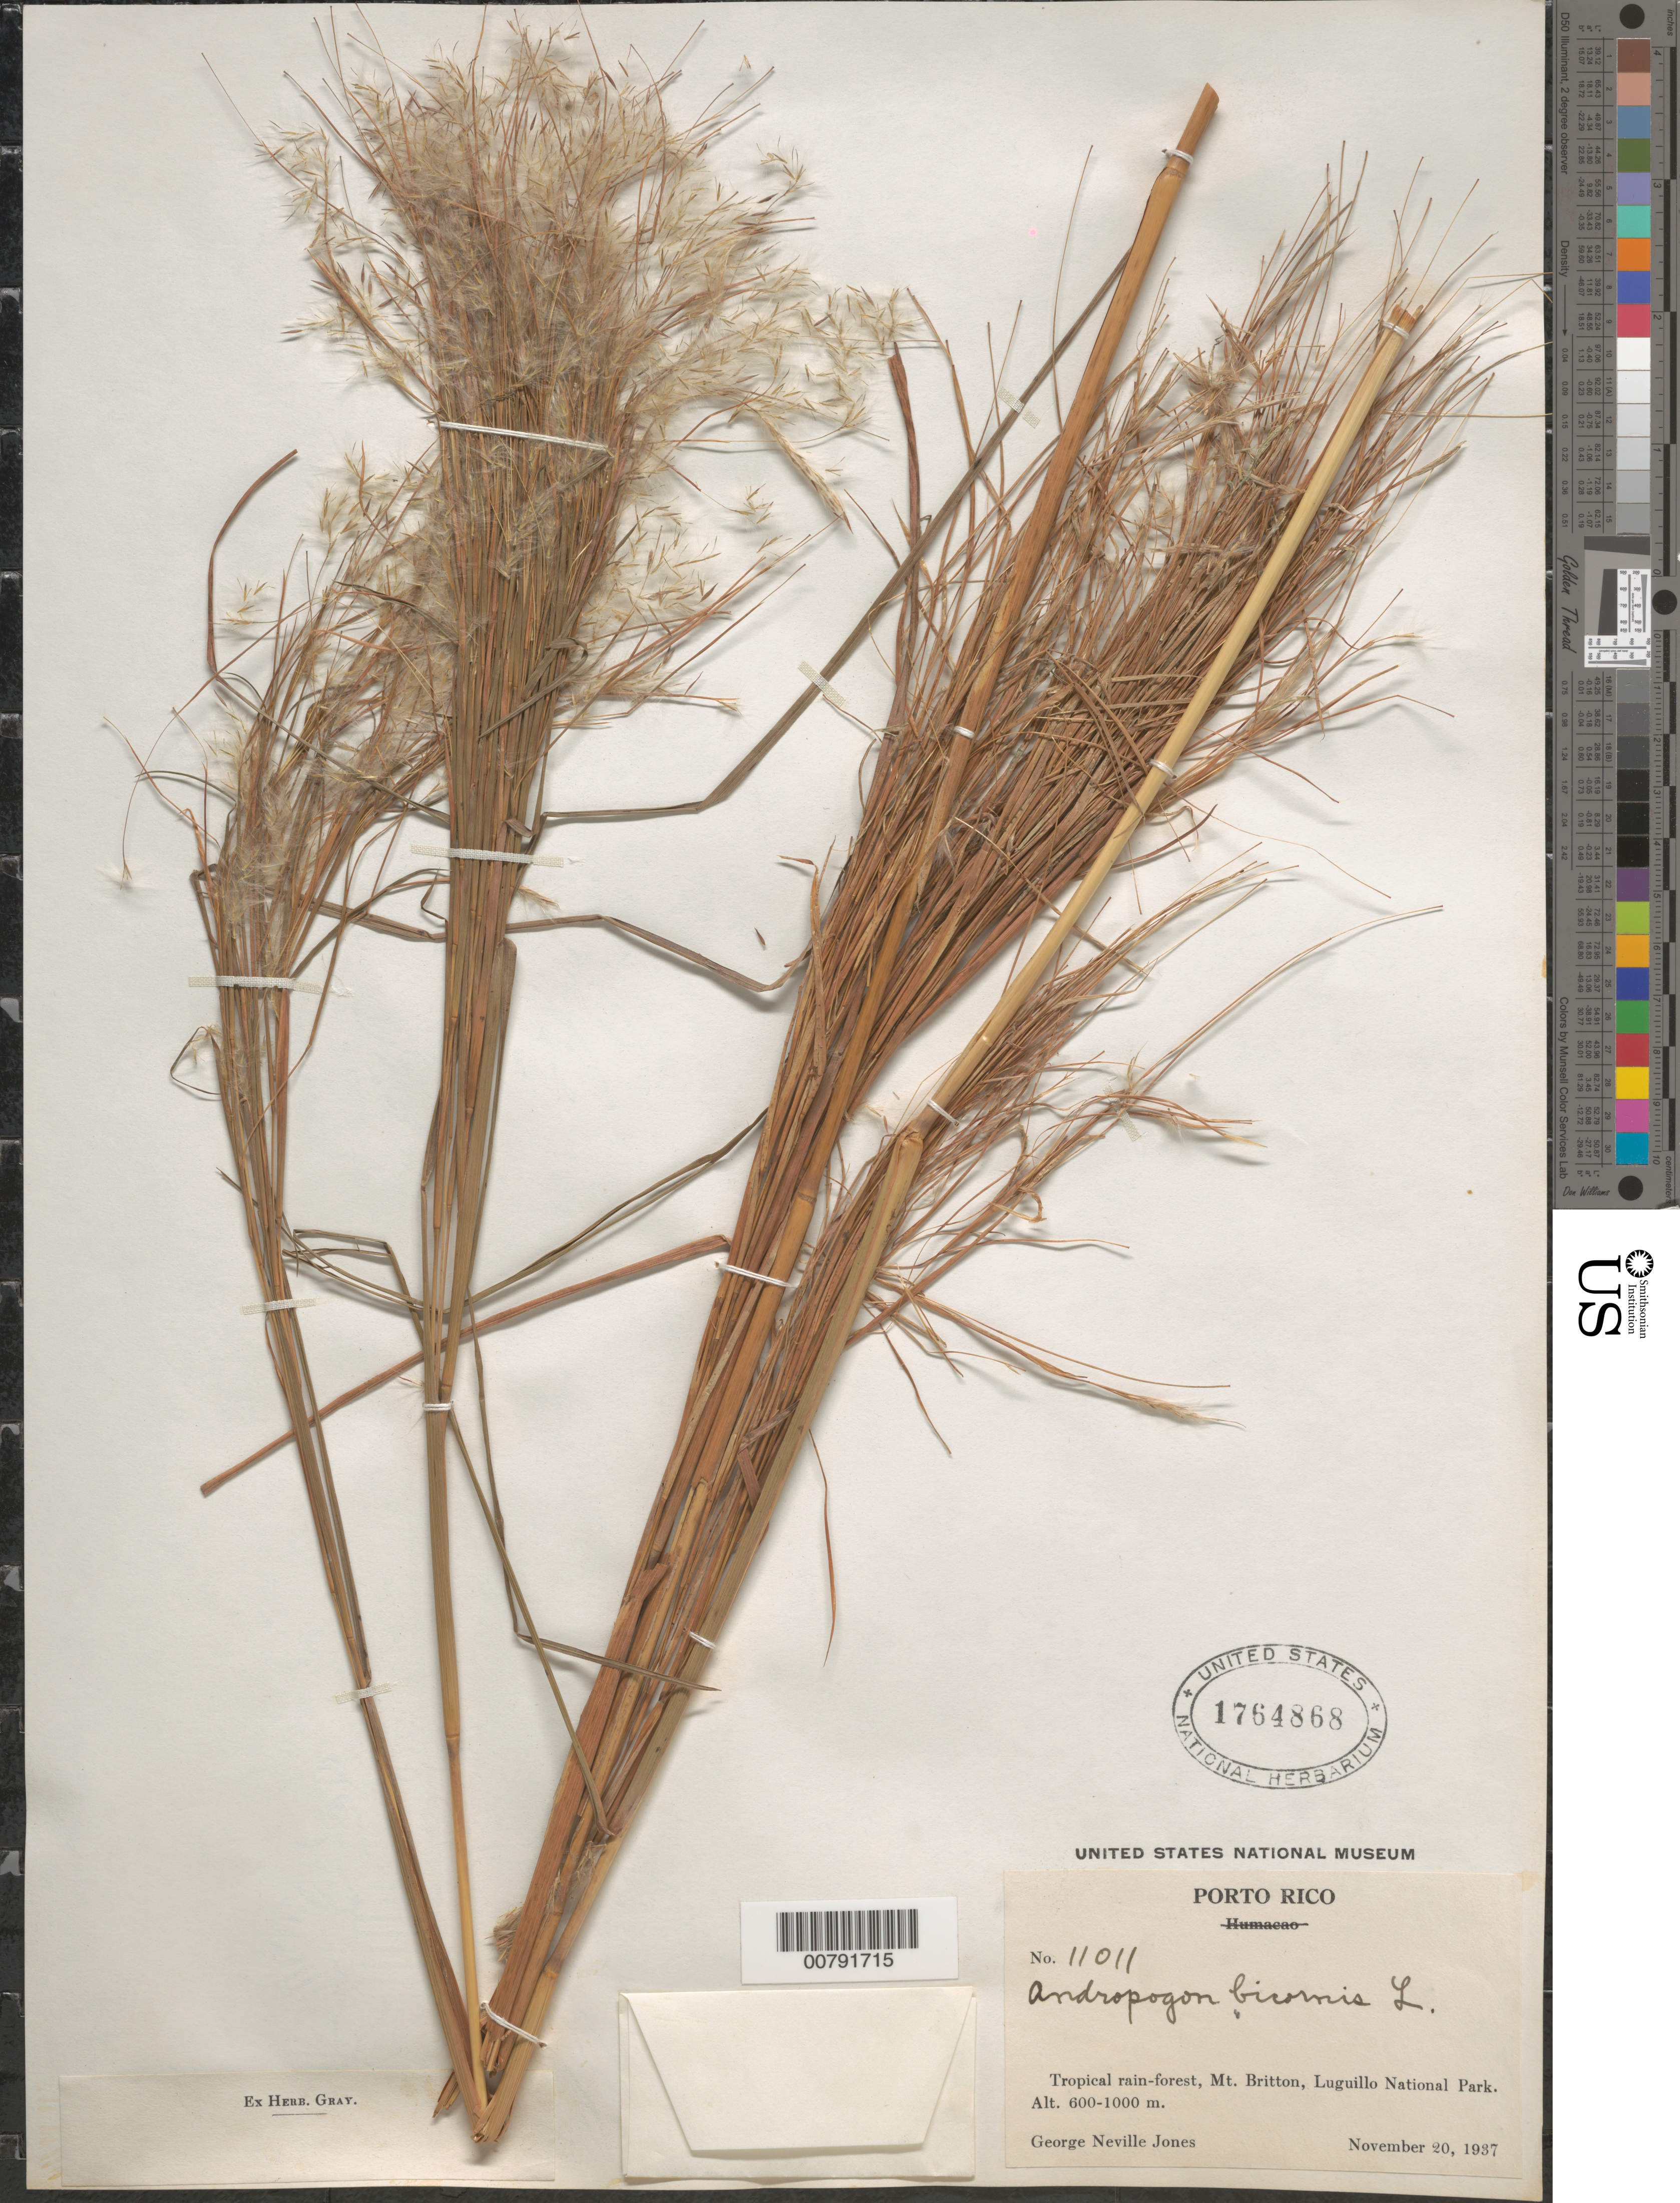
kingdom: Plantae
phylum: Tracheophyta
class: Liliopsida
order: Poales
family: Poaceae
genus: Andropogon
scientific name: Andropogon bicornis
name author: L.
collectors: G. N. Jones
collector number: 11011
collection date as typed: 20 Nov 1937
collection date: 1937-11-20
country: Puerto Rico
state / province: Luquillo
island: Puerto Rico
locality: Mt. Britton, Luquillo National Park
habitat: Tropical rain forest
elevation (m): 600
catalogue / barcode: US 1764868